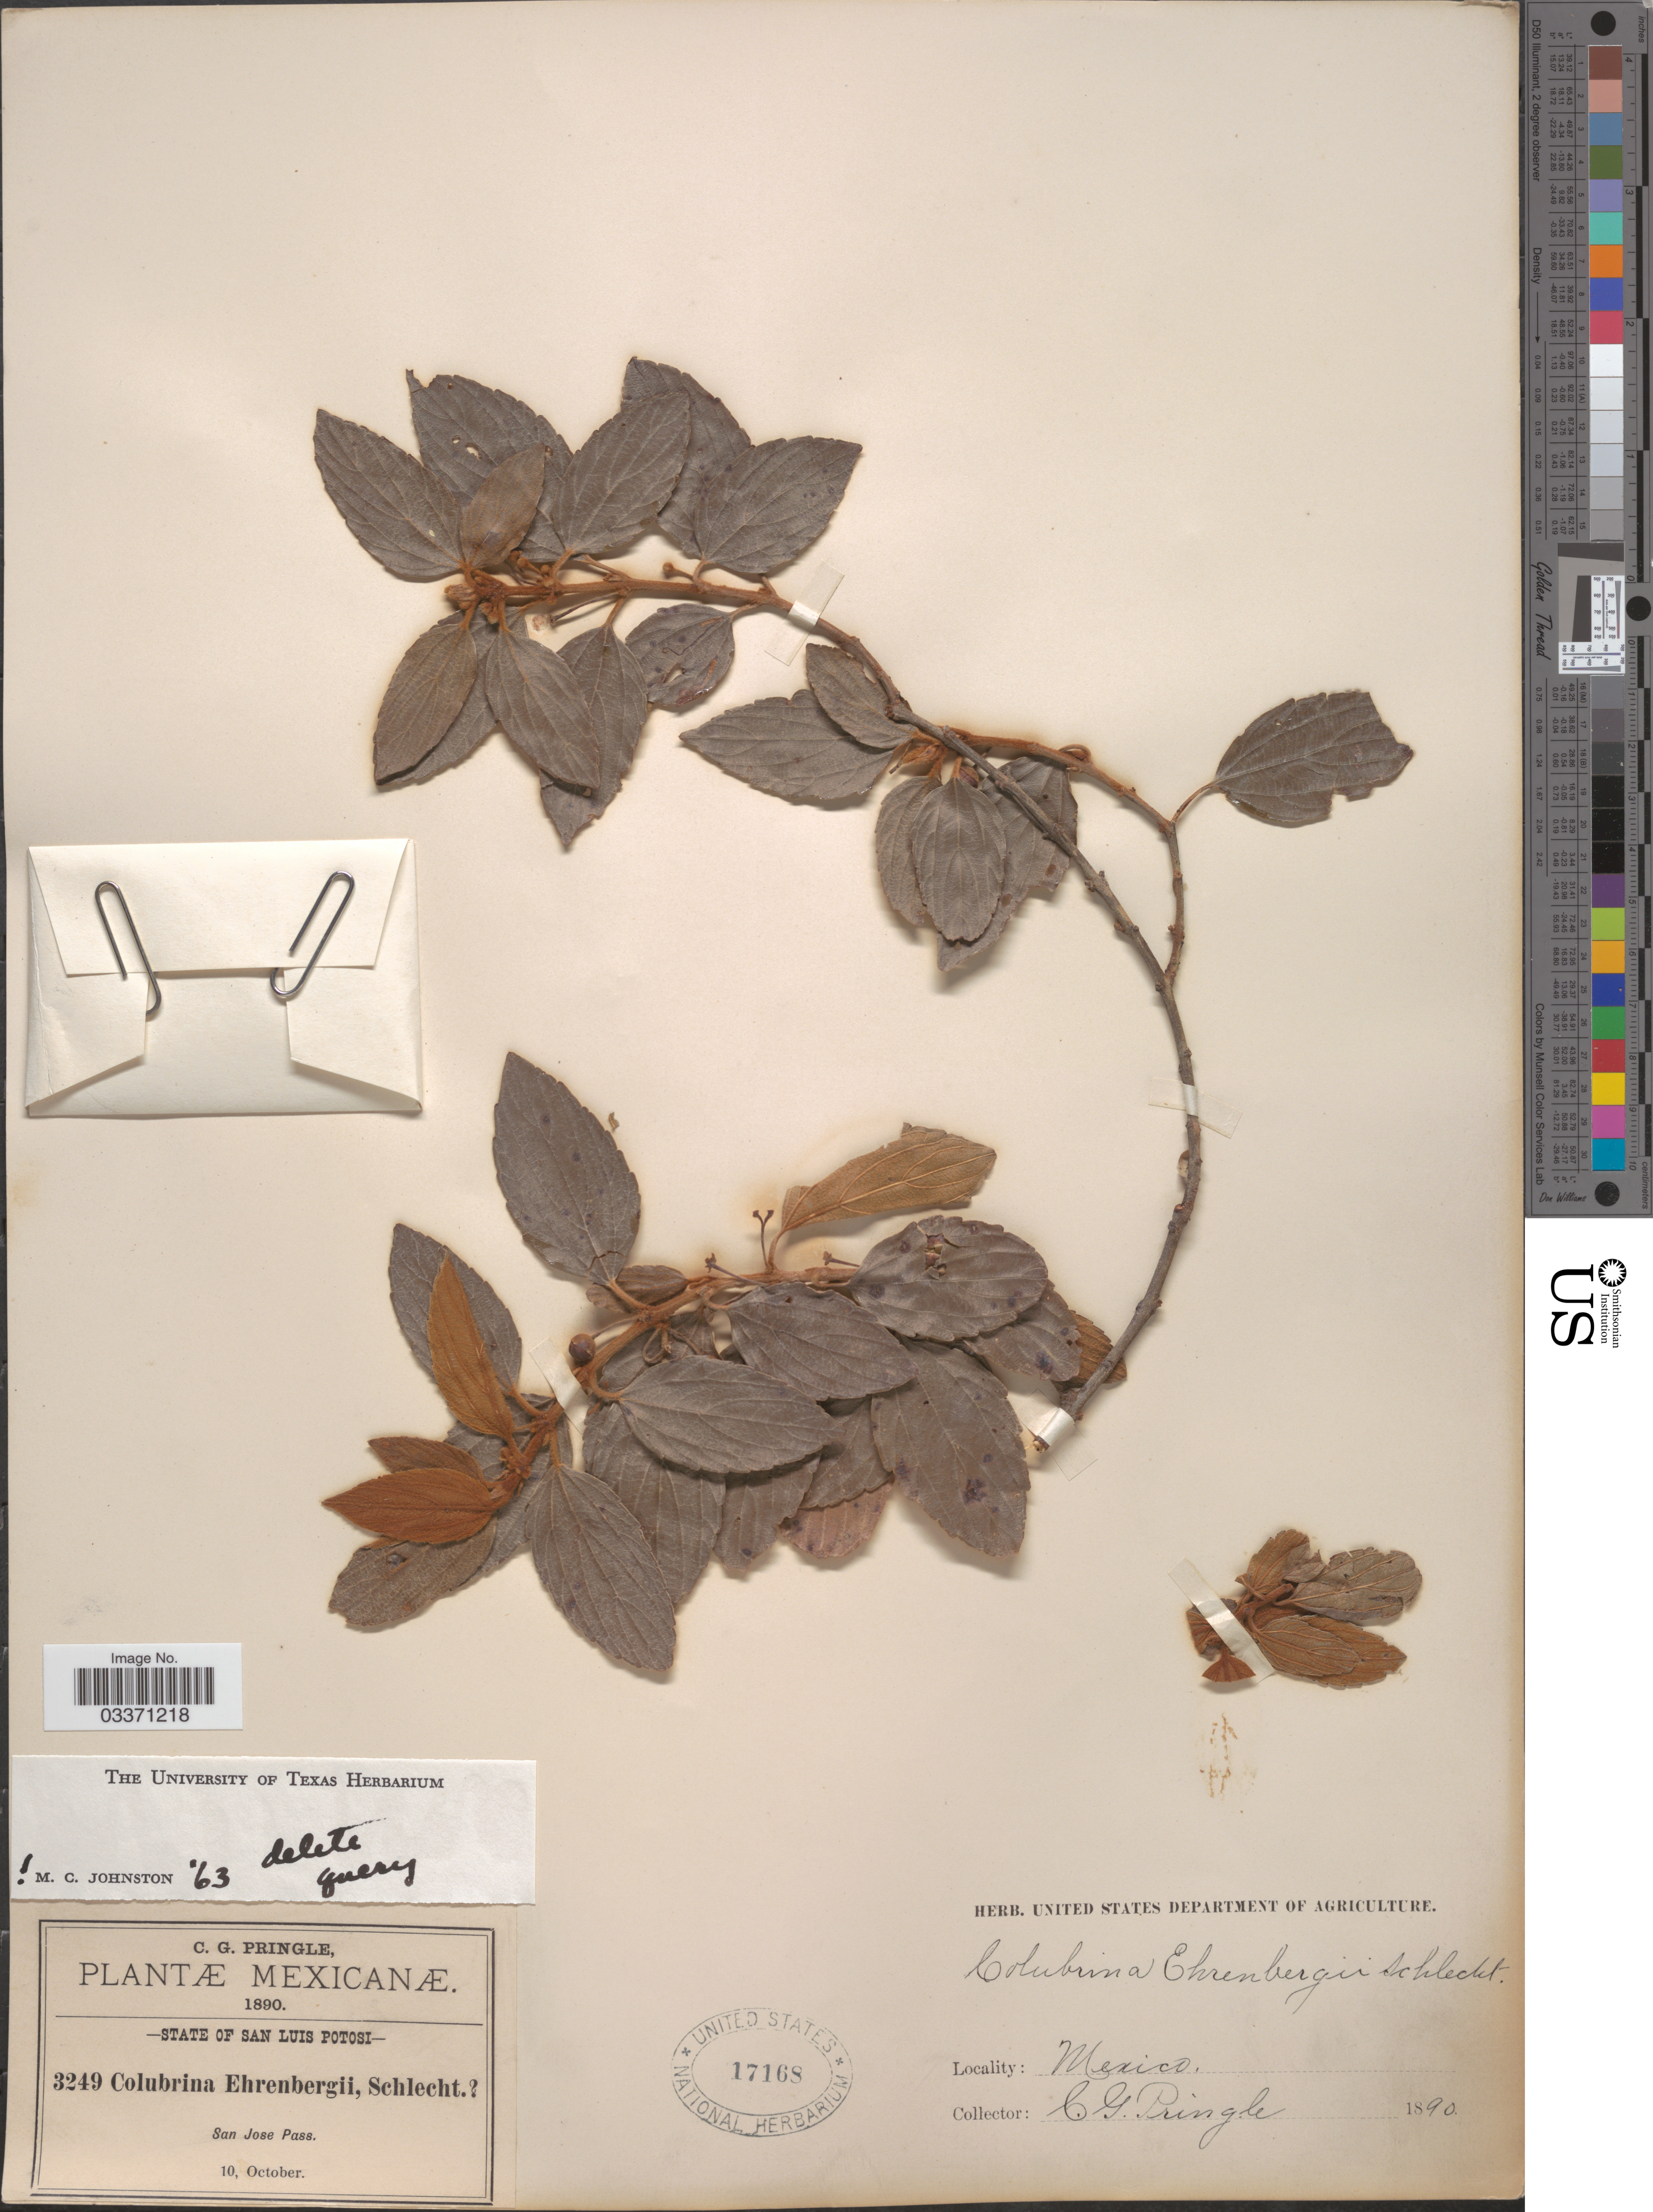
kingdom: Plantae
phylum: Tracheophyta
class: Magnoliopsida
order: Rosales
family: Rhamnaceae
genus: Colubrina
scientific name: Colubrina ehrenbergii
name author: Schltdl.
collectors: C. G. Pringle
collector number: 3249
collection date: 1890-10-10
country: Mexico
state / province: San Luis Potosí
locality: San Jose Pass.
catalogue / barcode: US 17168